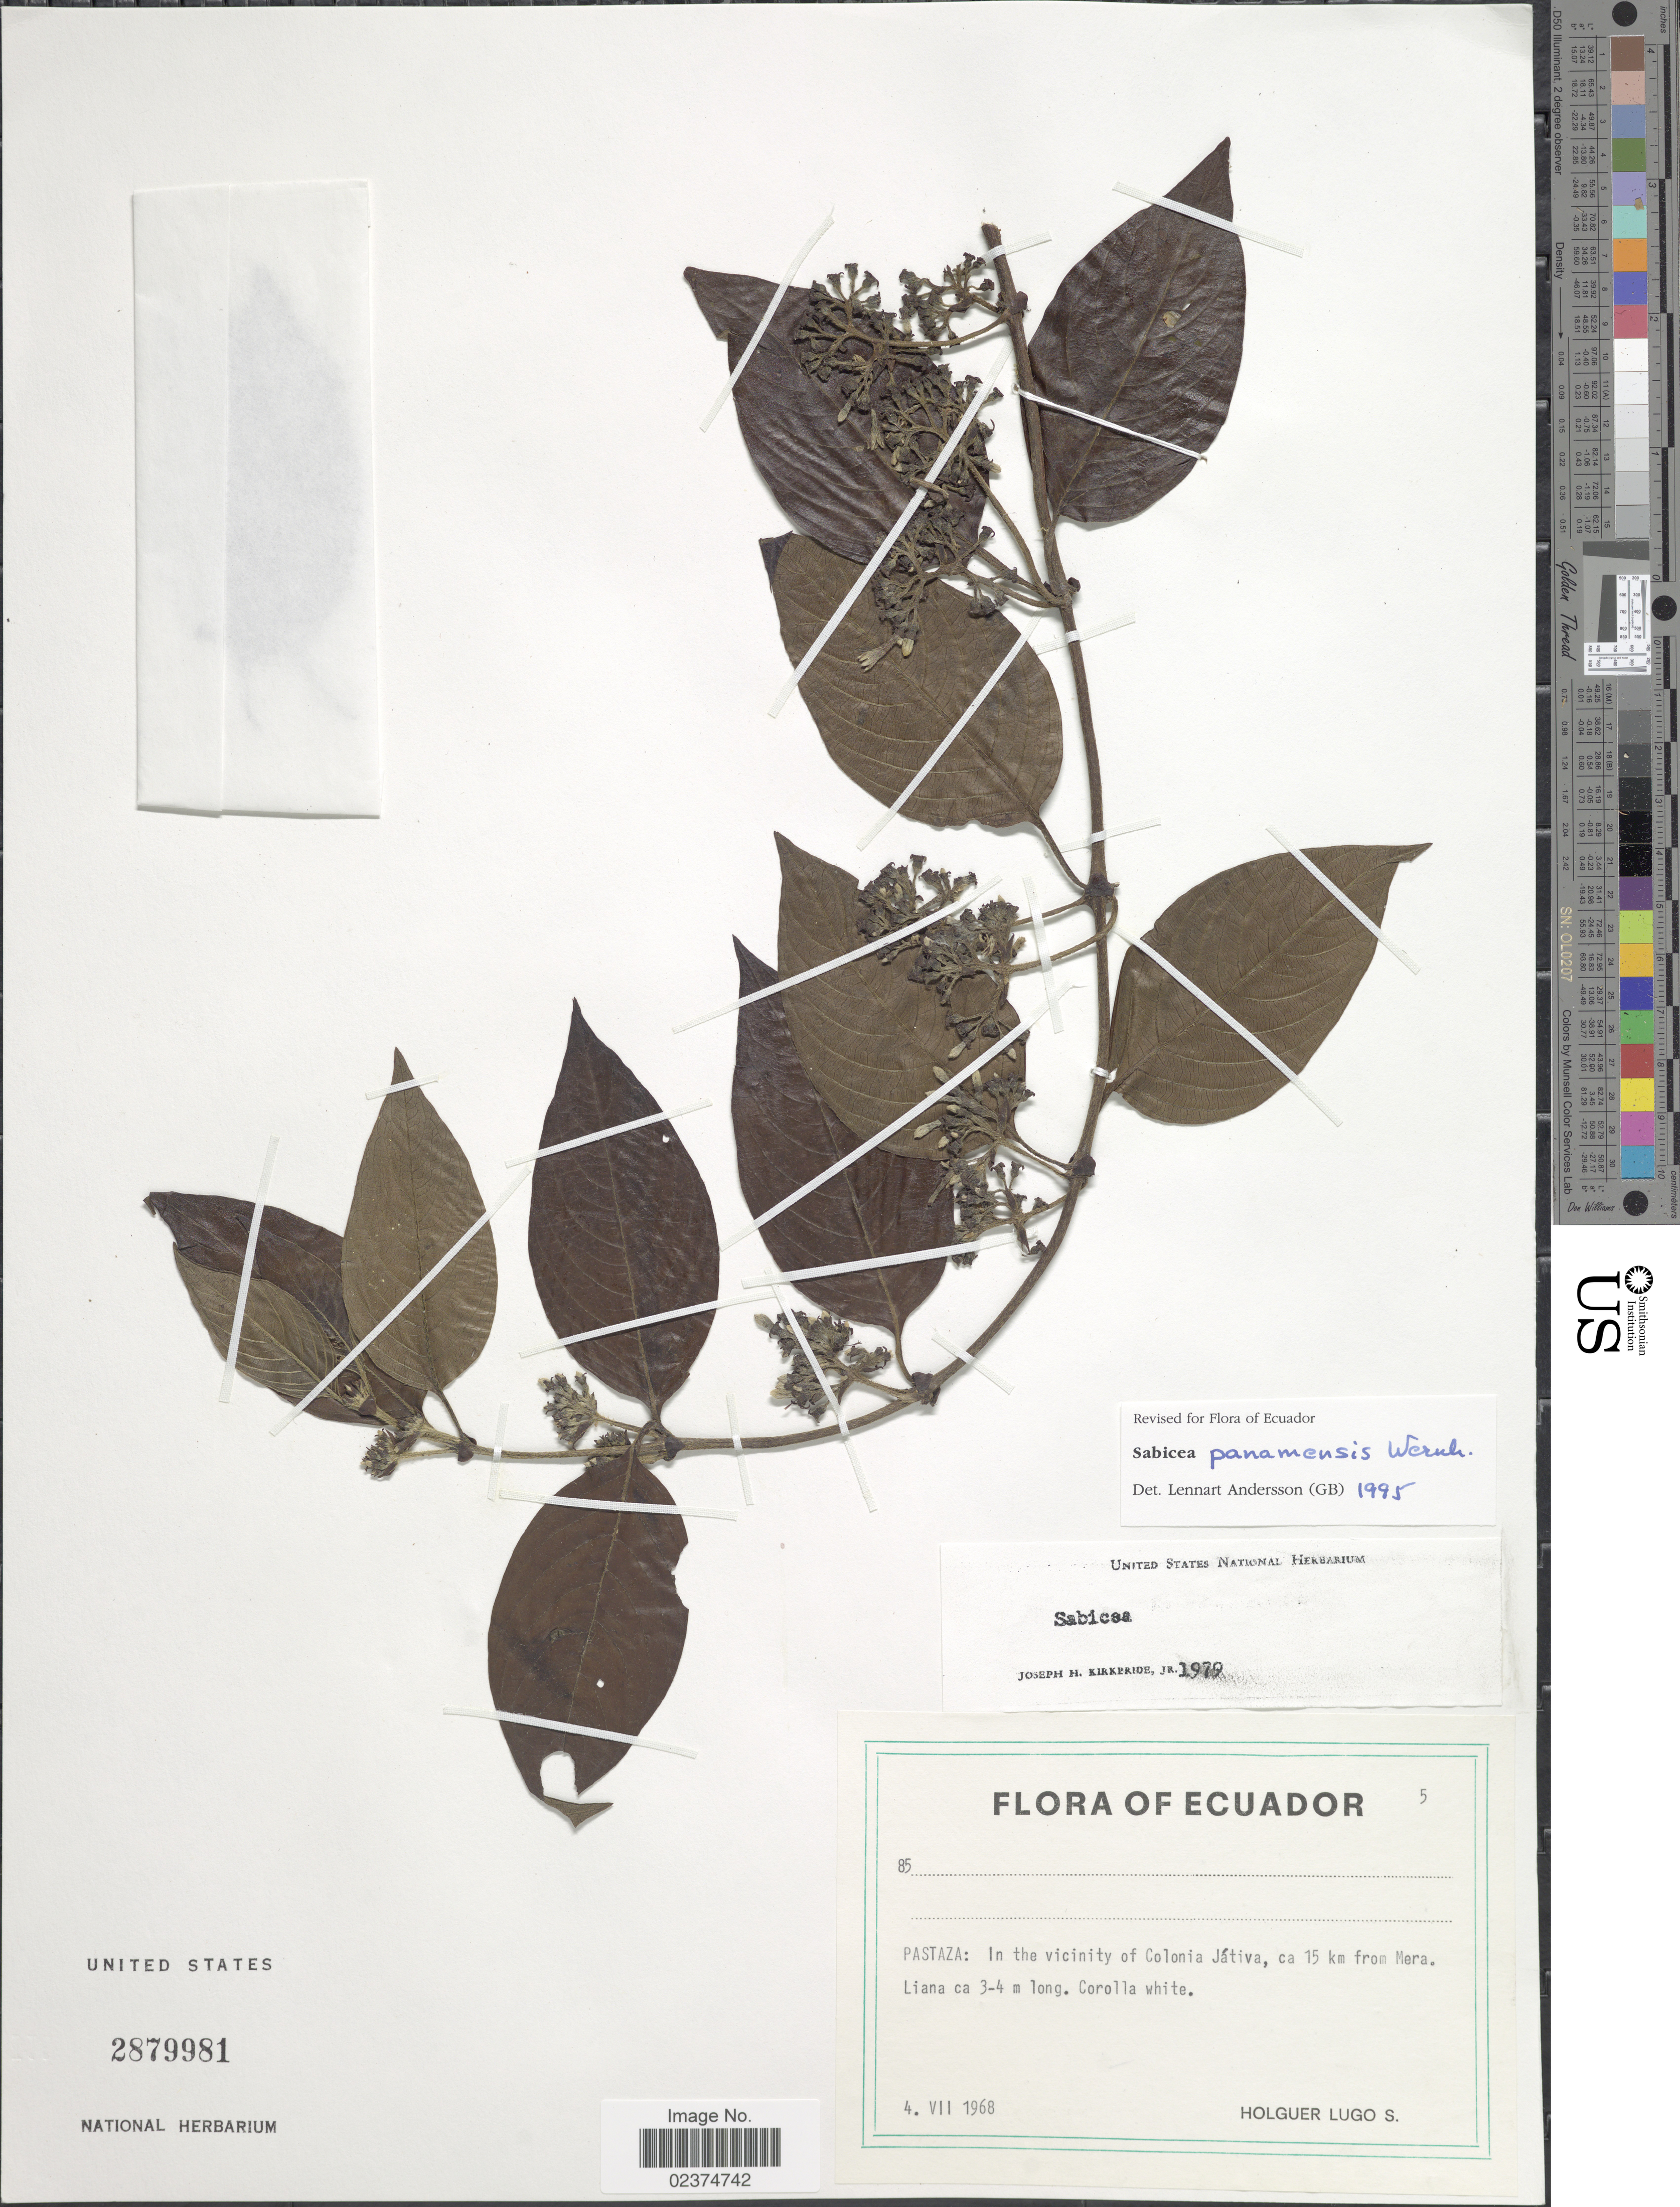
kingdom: Plantae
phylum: Tracheophyta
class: Magnoliopsida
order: Gentianales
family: Rubiaceae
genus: Sabicea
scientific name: Sabicea panamensis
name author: Wernham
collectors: H. Lugo S.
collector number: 85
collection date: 1968-07-04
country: Ecuador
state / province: Pastaza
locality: In the vicinity of Colonia Jativa, ca 15 km from Mera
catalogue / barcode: US 2879981